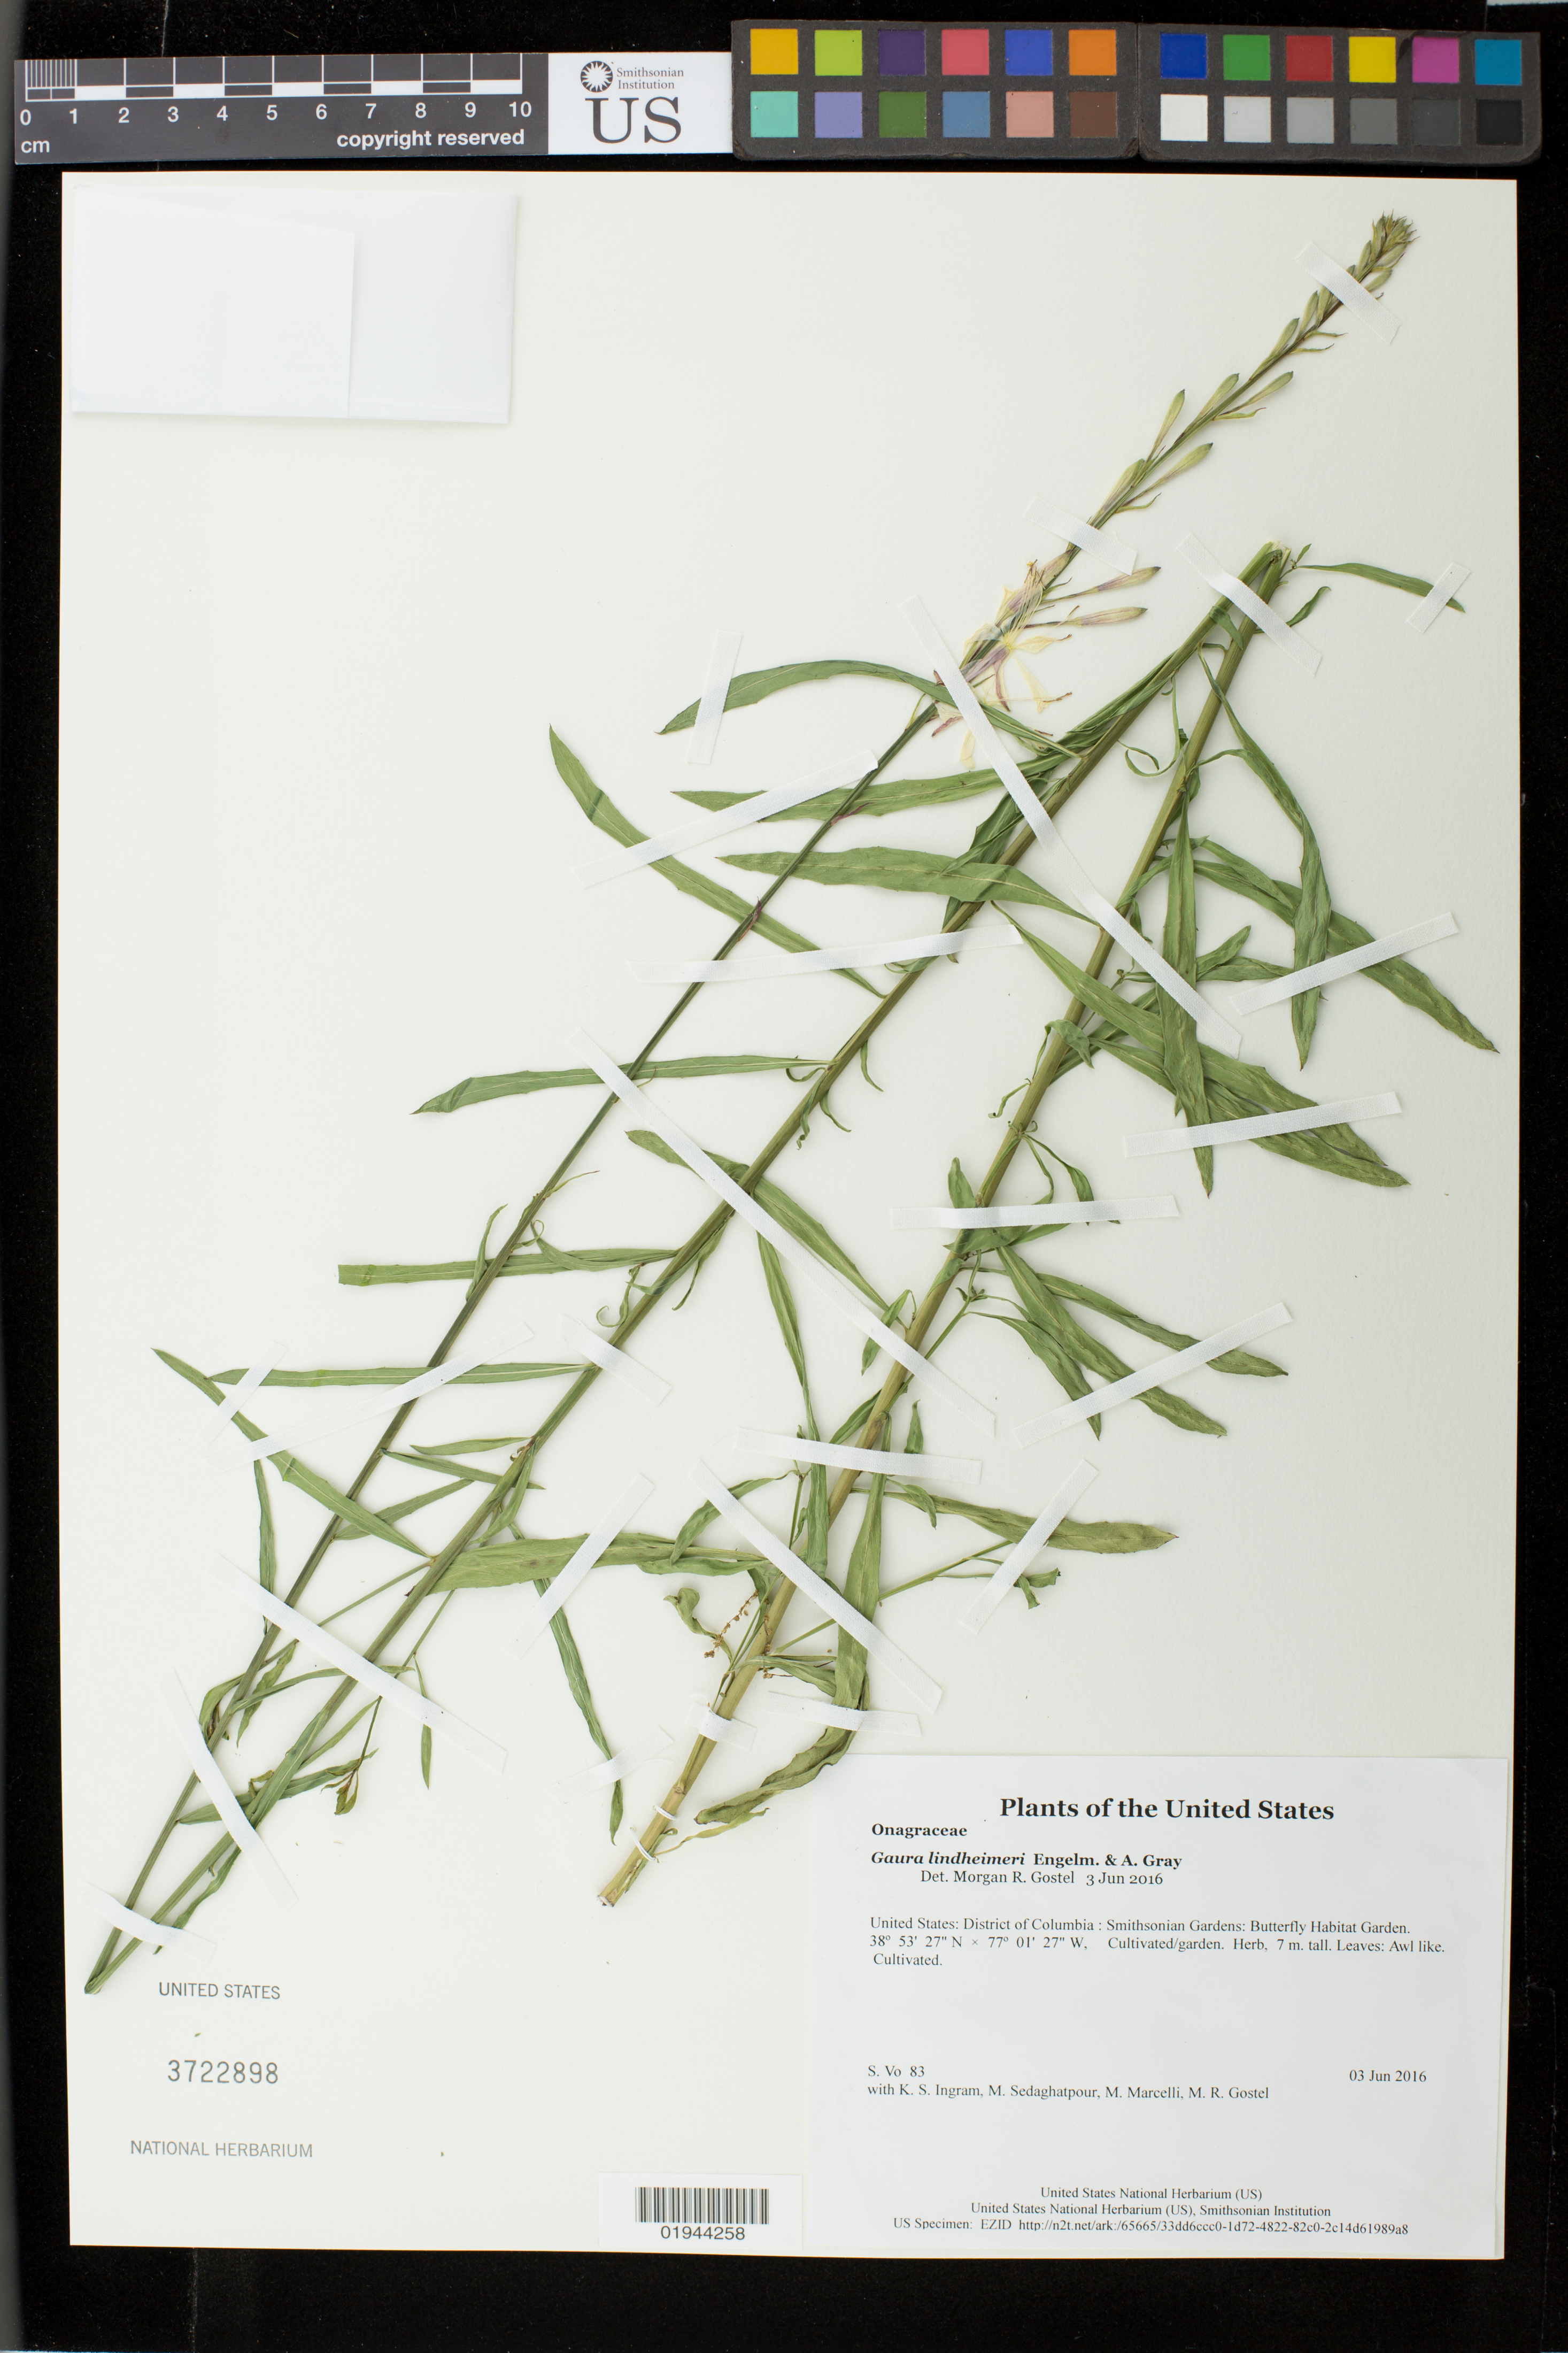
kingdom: Plantae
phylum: Tracheophyta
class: Magnoliopsida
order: Myrtales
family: Onagraceae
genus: Oenothera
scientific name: Oenothera lindheimeri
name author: (Engelm. & A. Gray) W.L. Wagner & Hoch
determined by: Wagner, W. L., (BOT), Smithsonian Institution - National Museum of Natural History (UNITED STATES)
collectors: S. Vo, K. S. Ingram, M. Sedaghatpour, M. Marcelli & M. R. Gostel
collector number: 83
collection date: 2016-06-03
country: United States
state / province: District of Columbia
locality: Smithsonian Gardens: Butterfly Habitat Garden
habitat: Cultivated/garden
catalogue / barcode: US 3722898